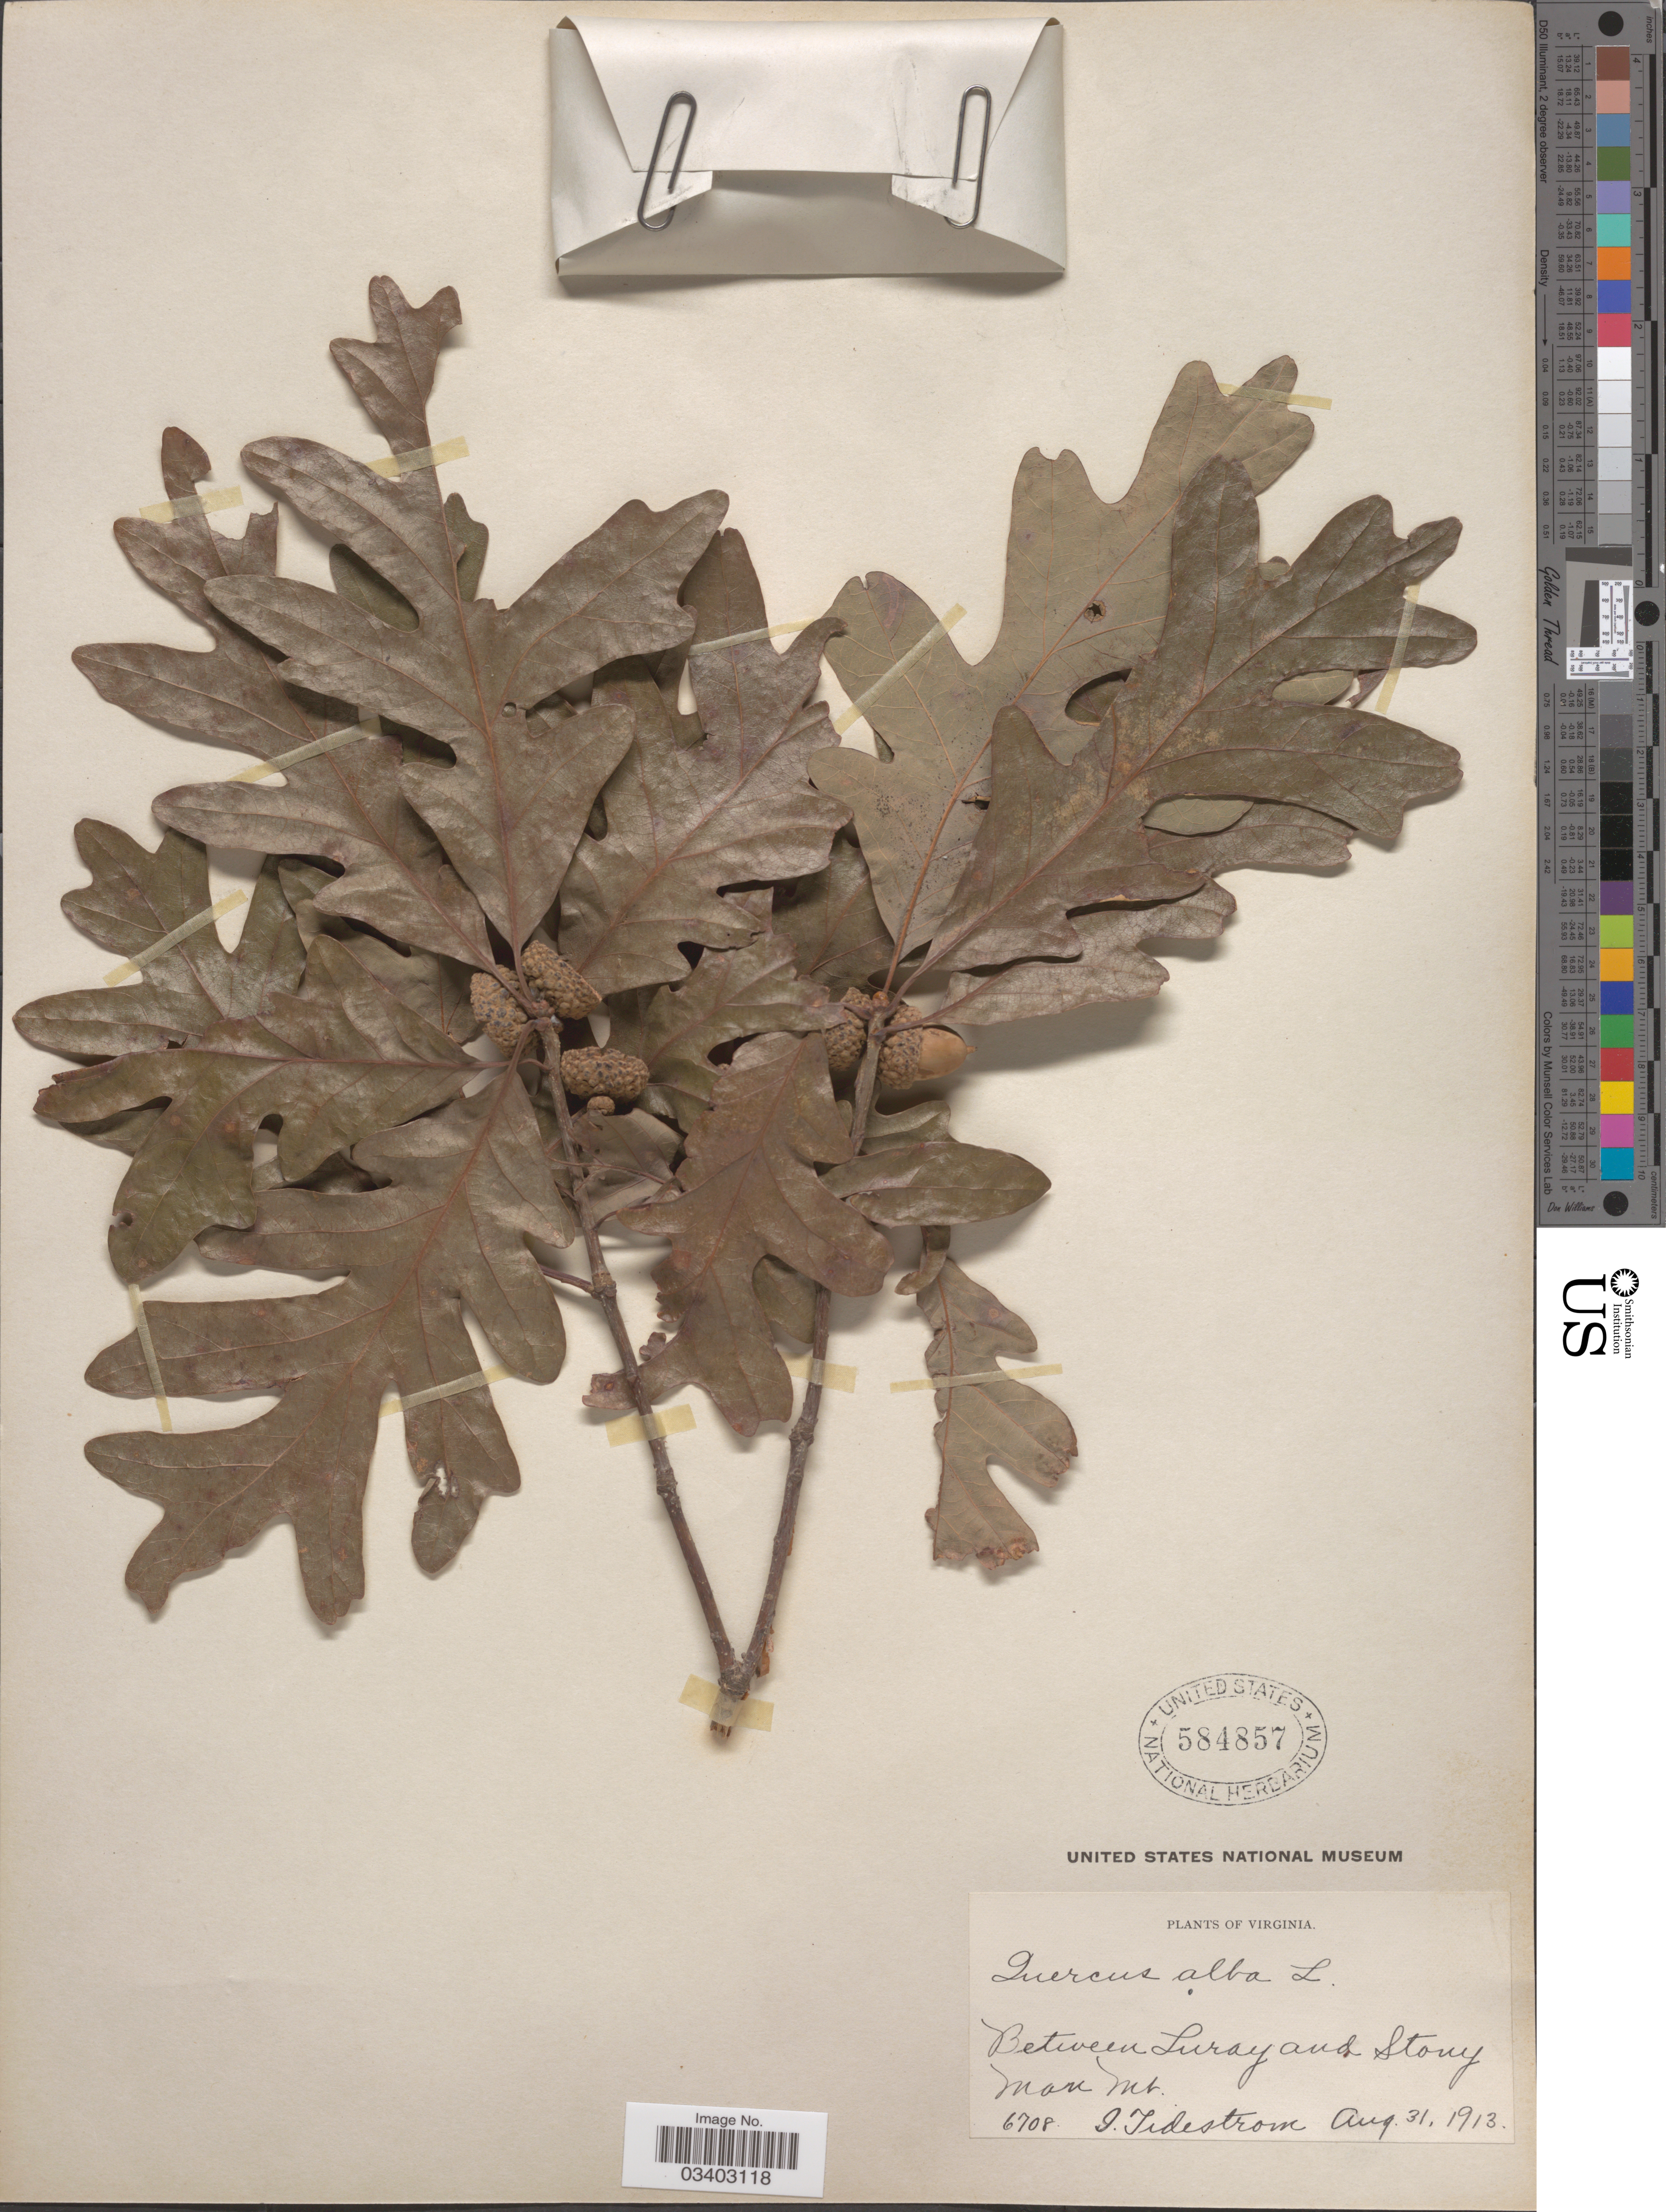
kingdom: Plantae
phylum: Tracheophyta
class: Magnoliopsida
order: Fagales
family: Fagaceae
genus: Quercus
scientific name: Quercus alba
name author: L.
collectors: I. F. Tidestrom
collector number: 6708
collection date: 1913-08-31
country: United States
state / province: Virginia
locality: Between Luray and Stony Man Mt.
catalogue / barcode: US 584857